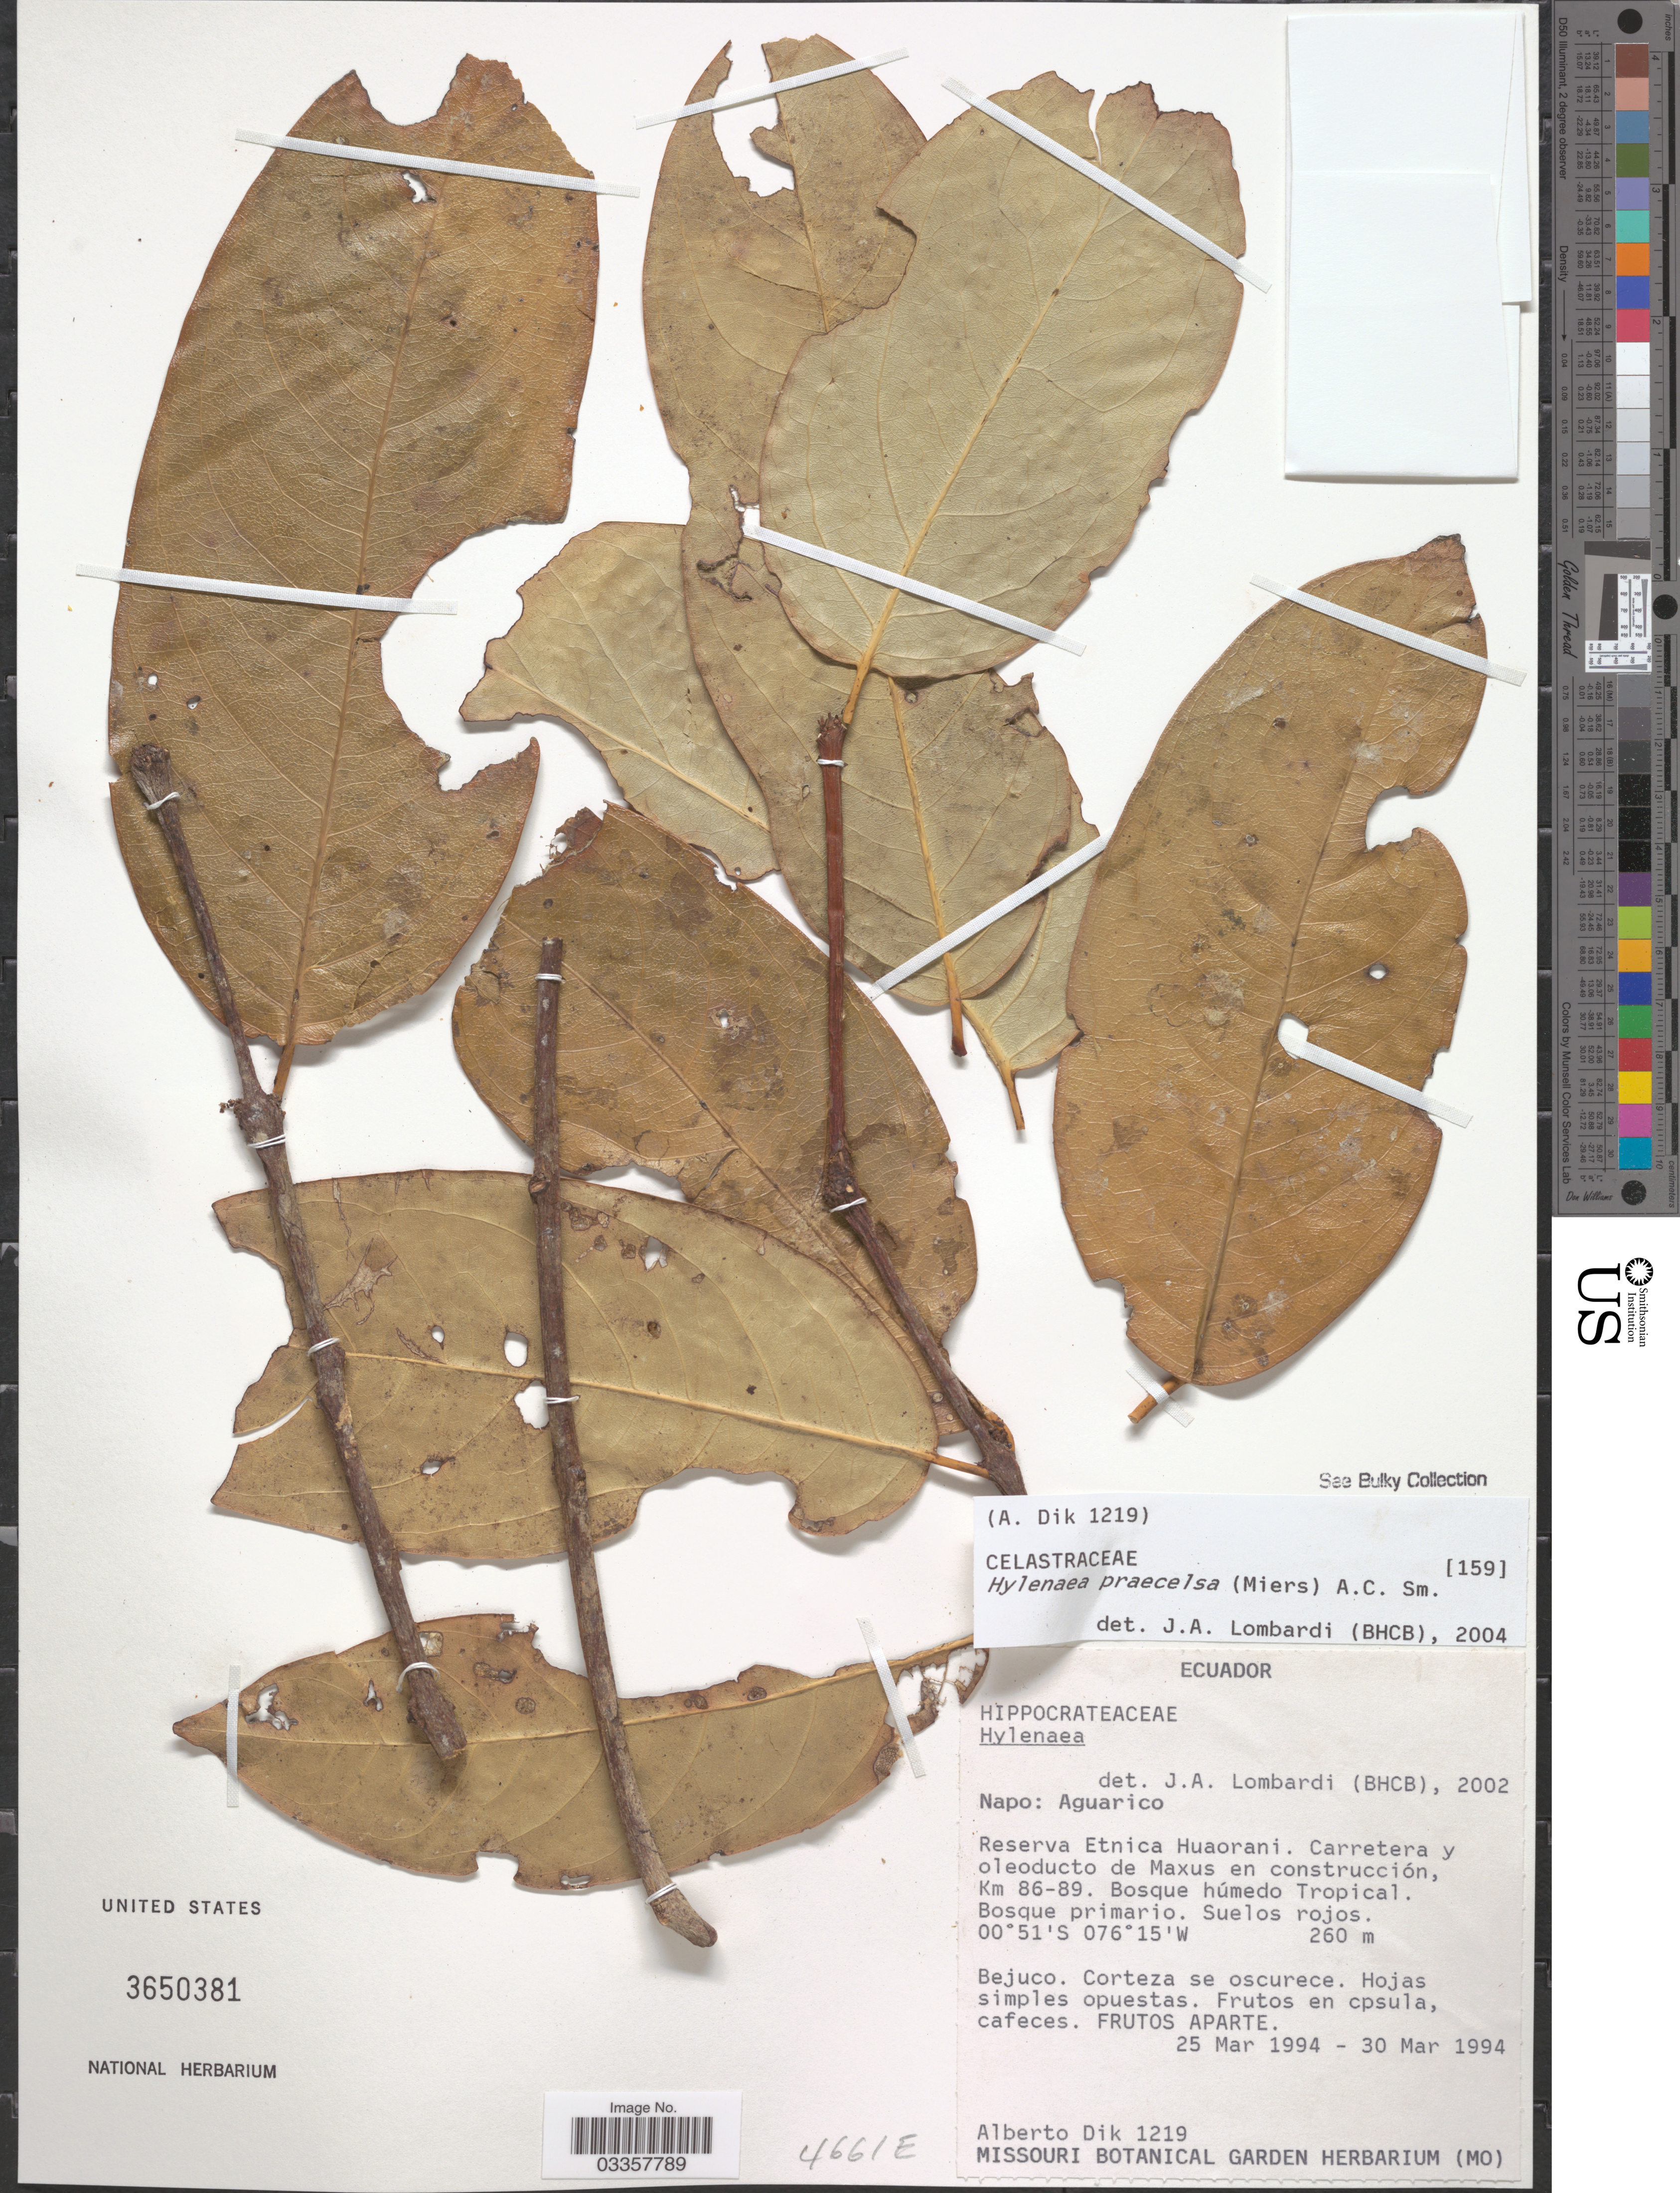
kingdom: Plantae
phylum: Tracheophyta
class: Magnoliopsida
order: Celastrales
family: Celastraceae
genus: Hylenaea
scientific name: Hylenaea praecelsa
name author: (Miers) A.C. Sm.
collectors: A. Dik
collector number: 1219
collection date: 1994-03-25/1994-03-30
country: Ecuador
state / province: Napo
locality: Aguarico. Reserva Etnica Huaorani. Carretera y oleoducto de Maxus en construcción, Km 86-89.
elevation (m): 260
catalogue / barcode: US 3650381